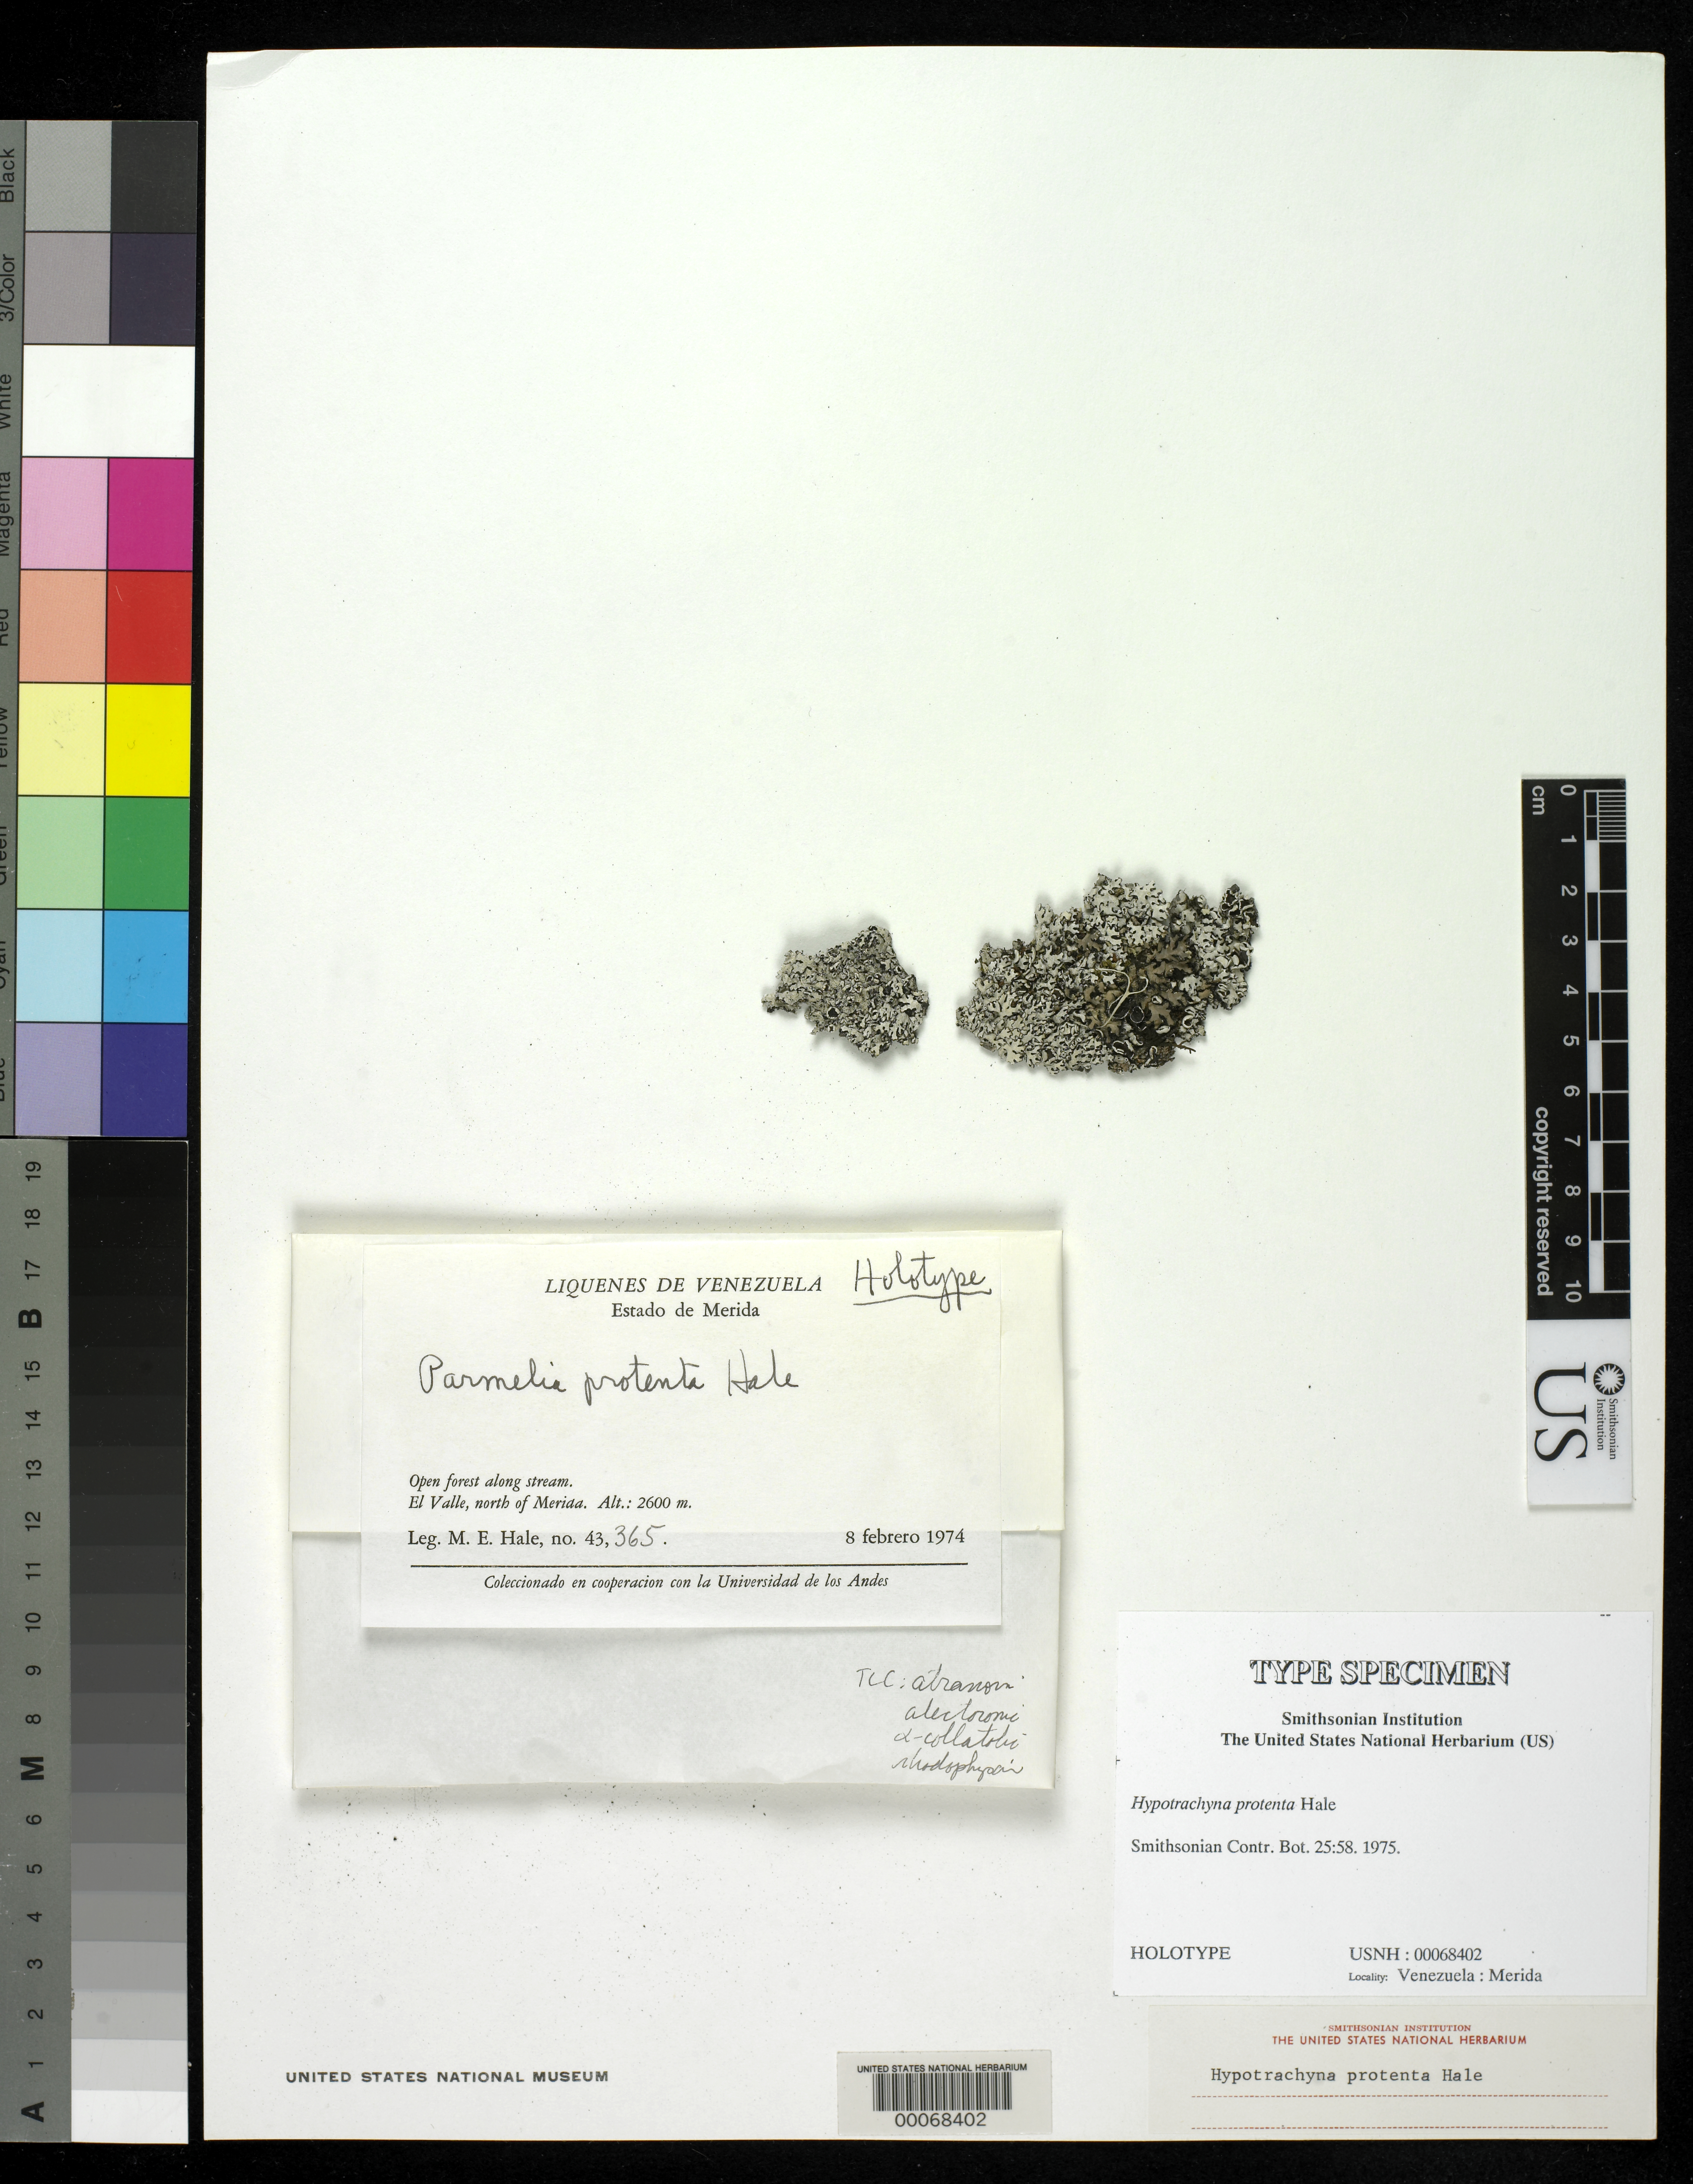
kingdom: Fungi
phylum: Ascomycota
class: Lecanoromycetes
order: Lecanorales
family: Parmeliaceae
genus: Hypotrachyna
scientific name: Hypotrachyna protenta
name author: Hale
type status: Holotype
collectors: M. Hale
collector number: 43365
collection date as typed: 08 Feb 1974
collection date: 1974-02-08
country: Venezuela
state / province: Mérida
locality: El Valle, N of Merida.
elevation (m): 2600